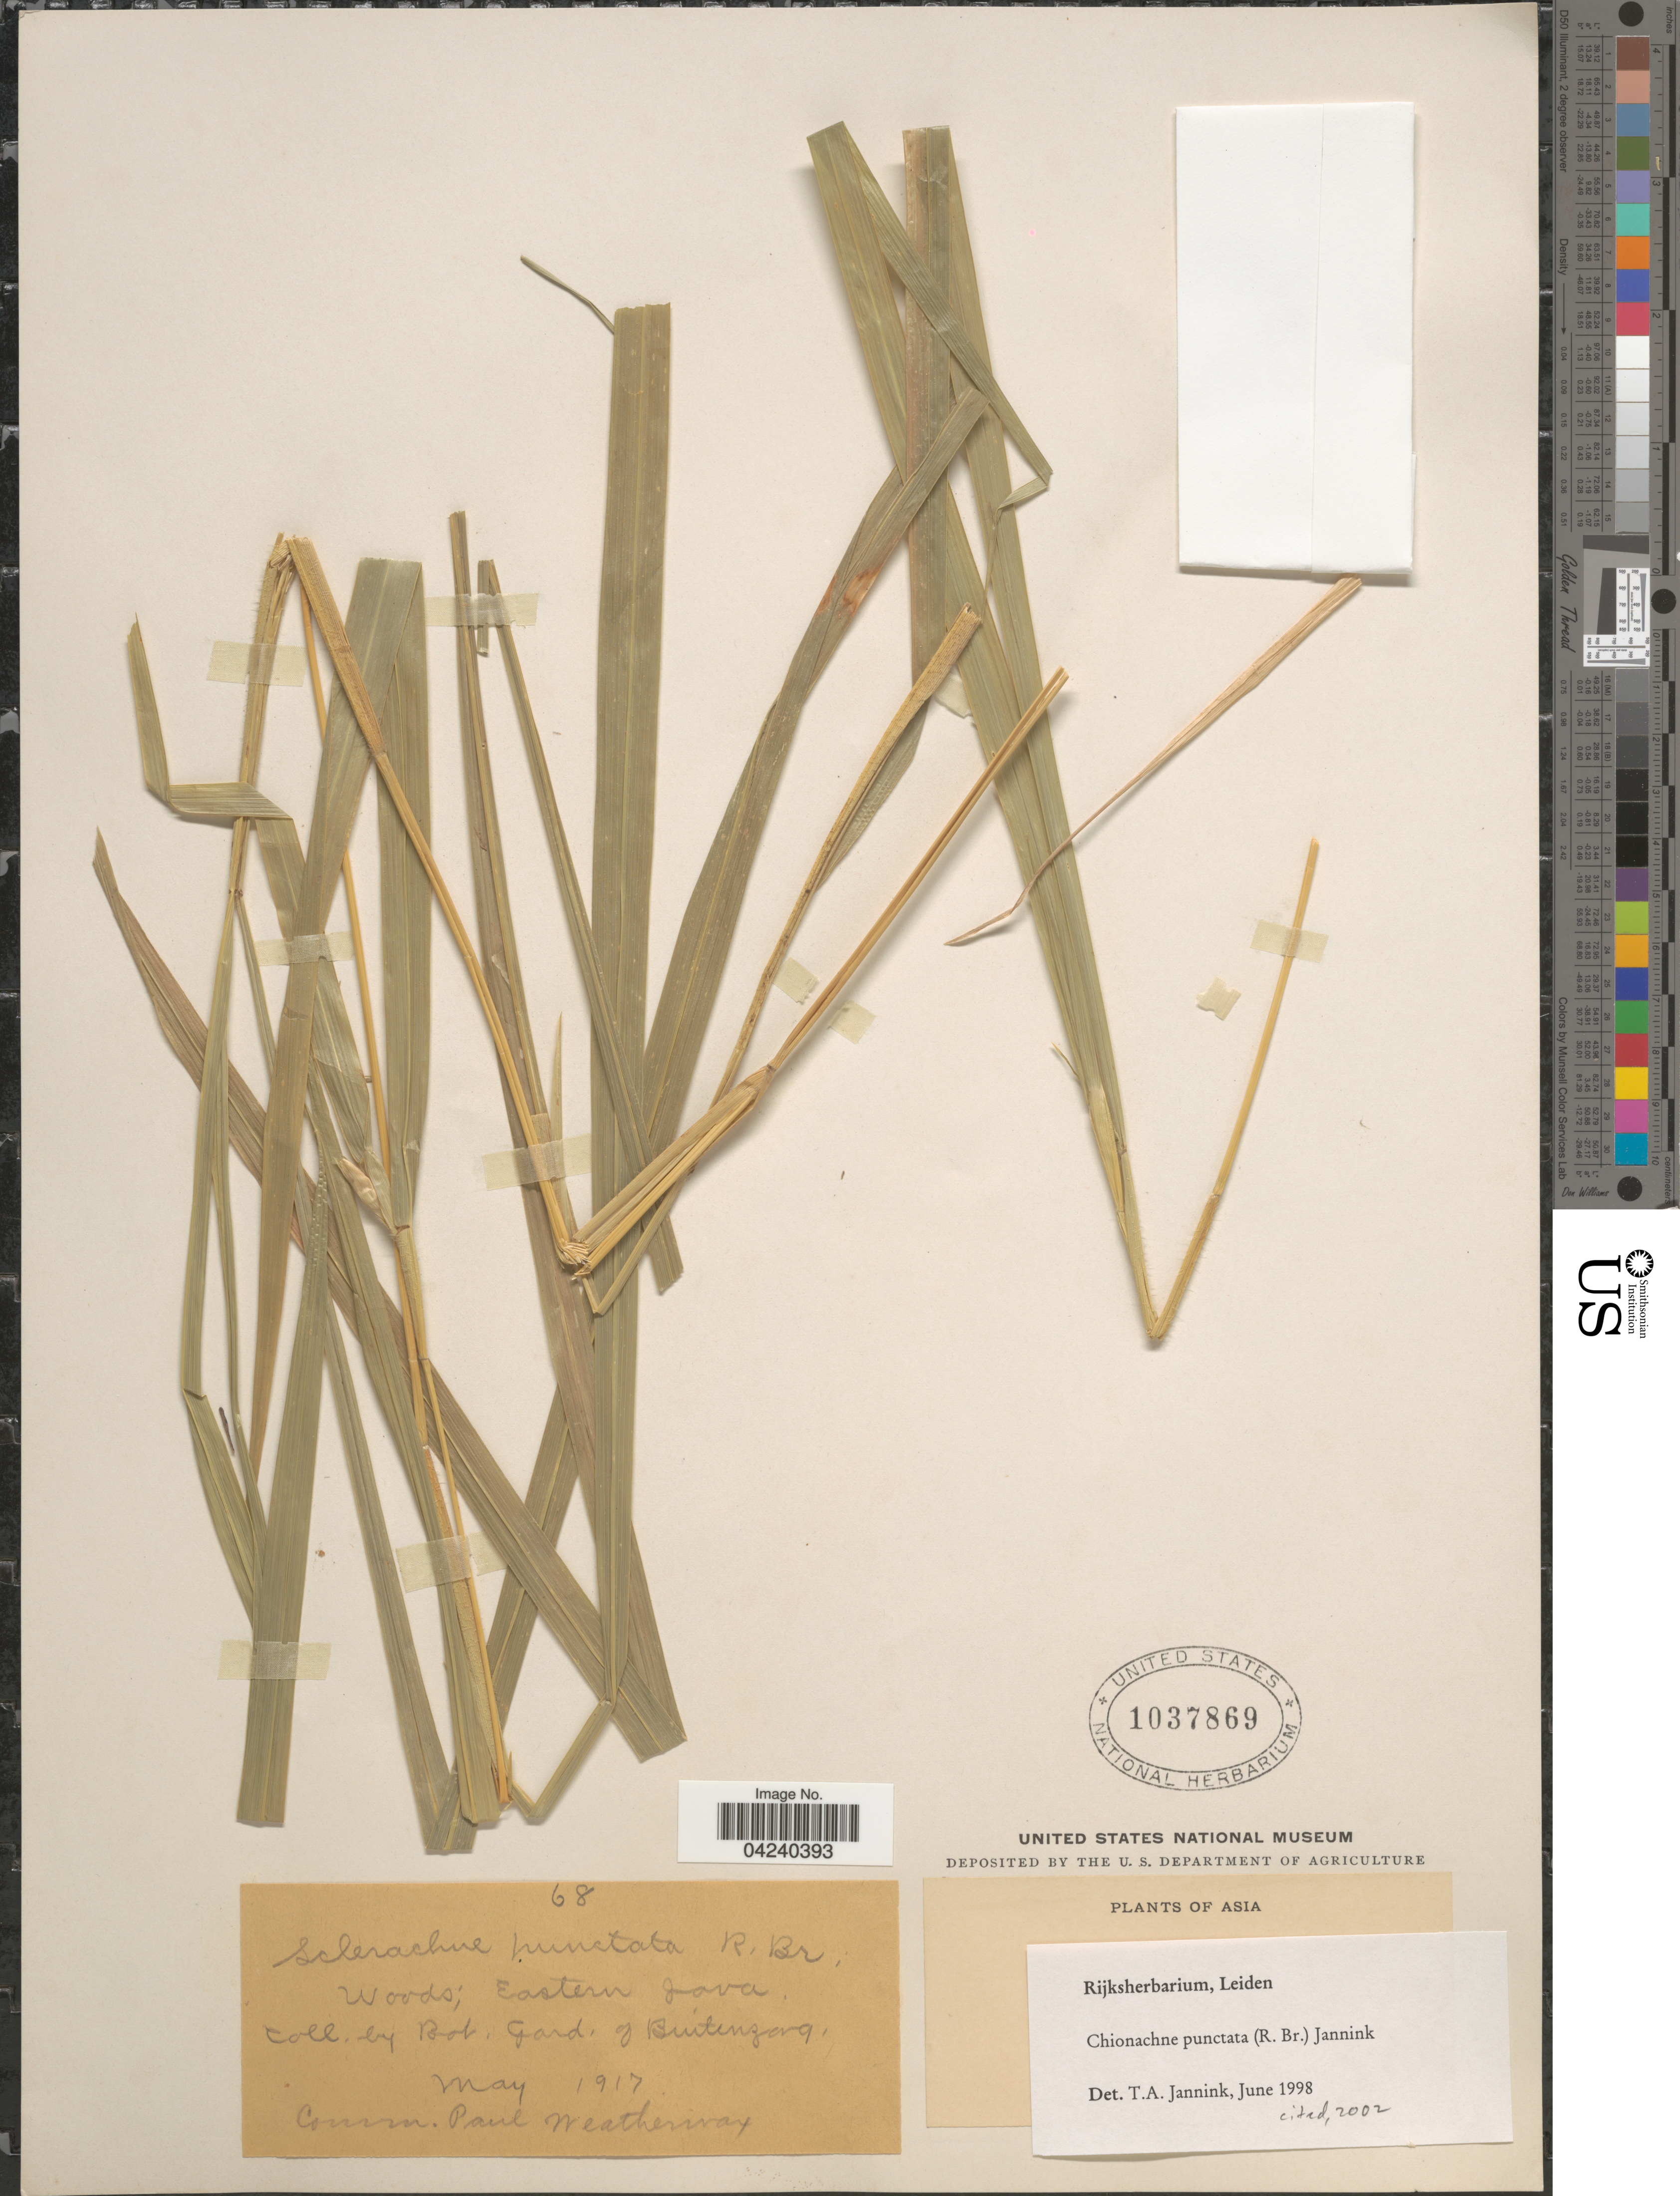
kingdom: Plantae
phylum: Tracheophyta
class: Liliopsida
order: Poales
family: Poaceae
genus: Chionachne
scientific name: Chionachne punctata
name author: (R.N.R. Br.) Jannink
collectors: Bot. Gard. of Buitenzorg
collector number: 68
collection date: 1917-05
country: Indonesia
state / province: Java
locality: Eastern Java.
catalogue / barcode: US 1037869